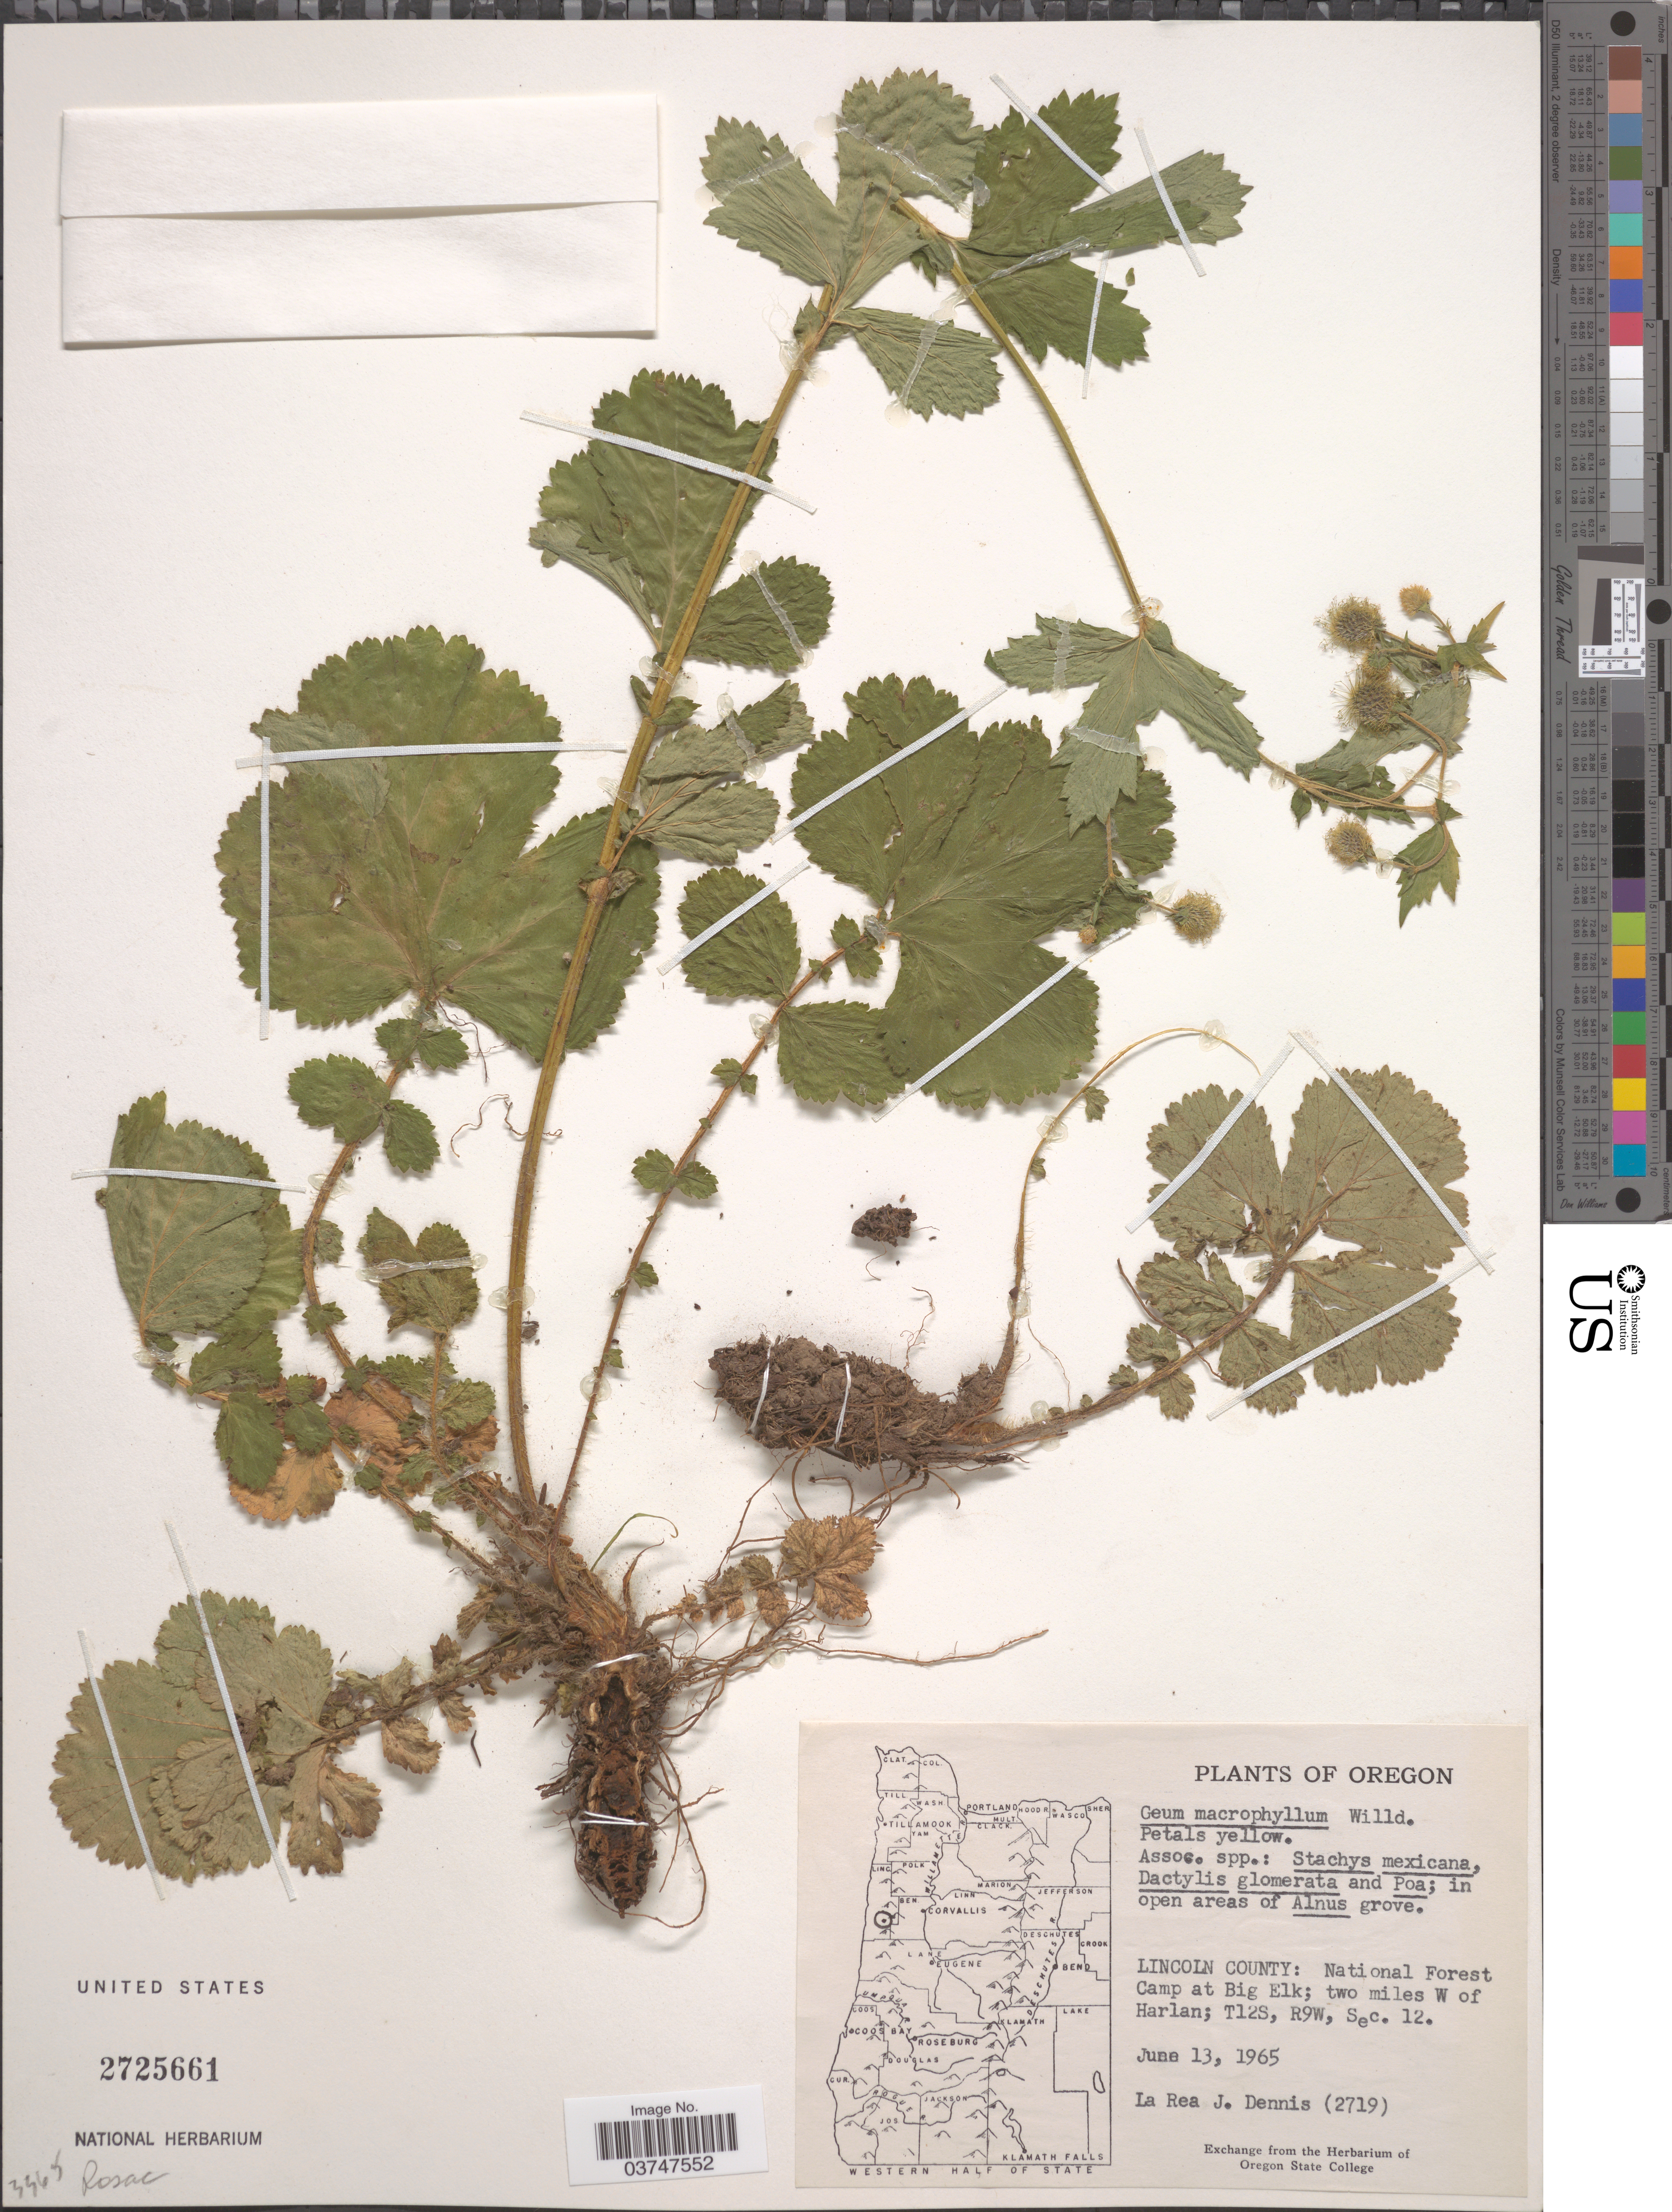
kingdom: Plantae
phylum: Tracheophyta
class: Magnoliopsida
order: Rosales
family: Rosaceae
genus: Geum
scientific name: Geum macrophyllum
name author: Willd.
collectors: L. Dennis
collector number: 2719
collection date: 1965-06-13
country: United States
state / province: Oregon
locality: Lincoln County: National Forest Camp at Big Elk; two miles W of Harlan; T12S, R9W, Sec. 12.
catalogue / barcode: US 2725661